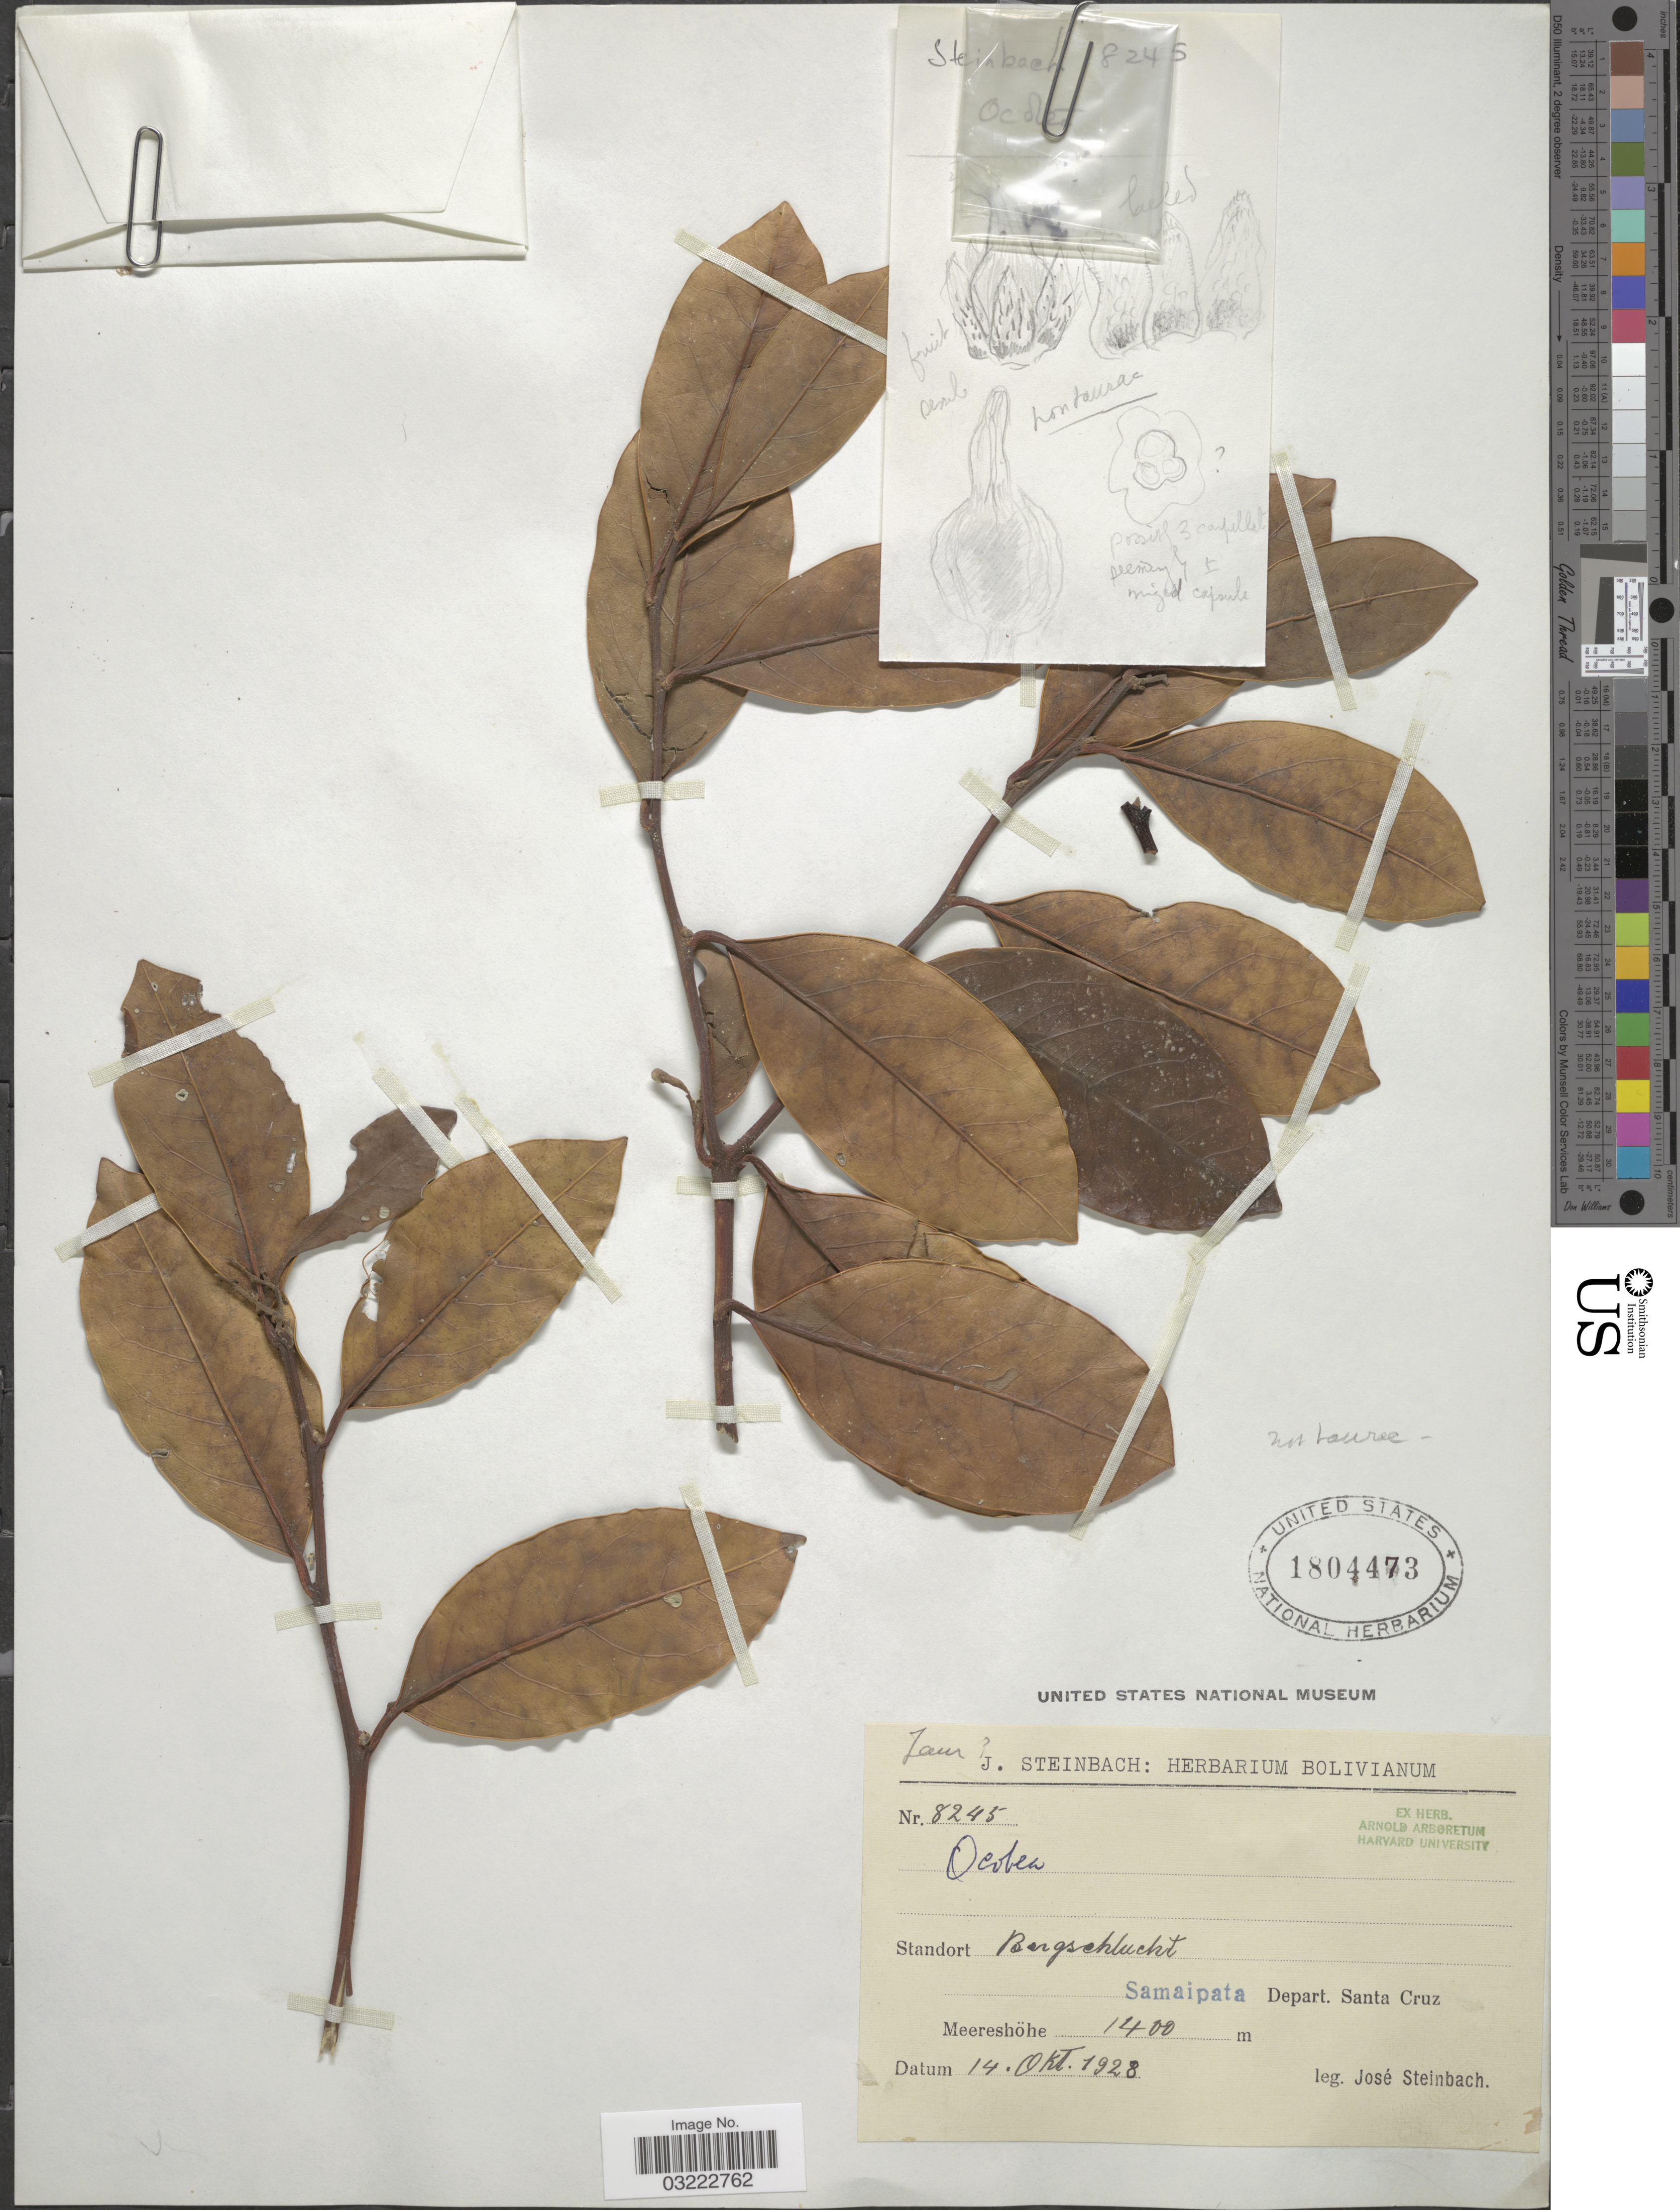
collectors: J. Steinbach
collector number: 8245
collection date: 1928-10-14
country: Bolivia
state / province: Santa Cruz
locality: Standort Bergschluckt, Samaipata Depart. Santa Cruz.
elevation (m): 1400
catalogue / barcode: US 1804473